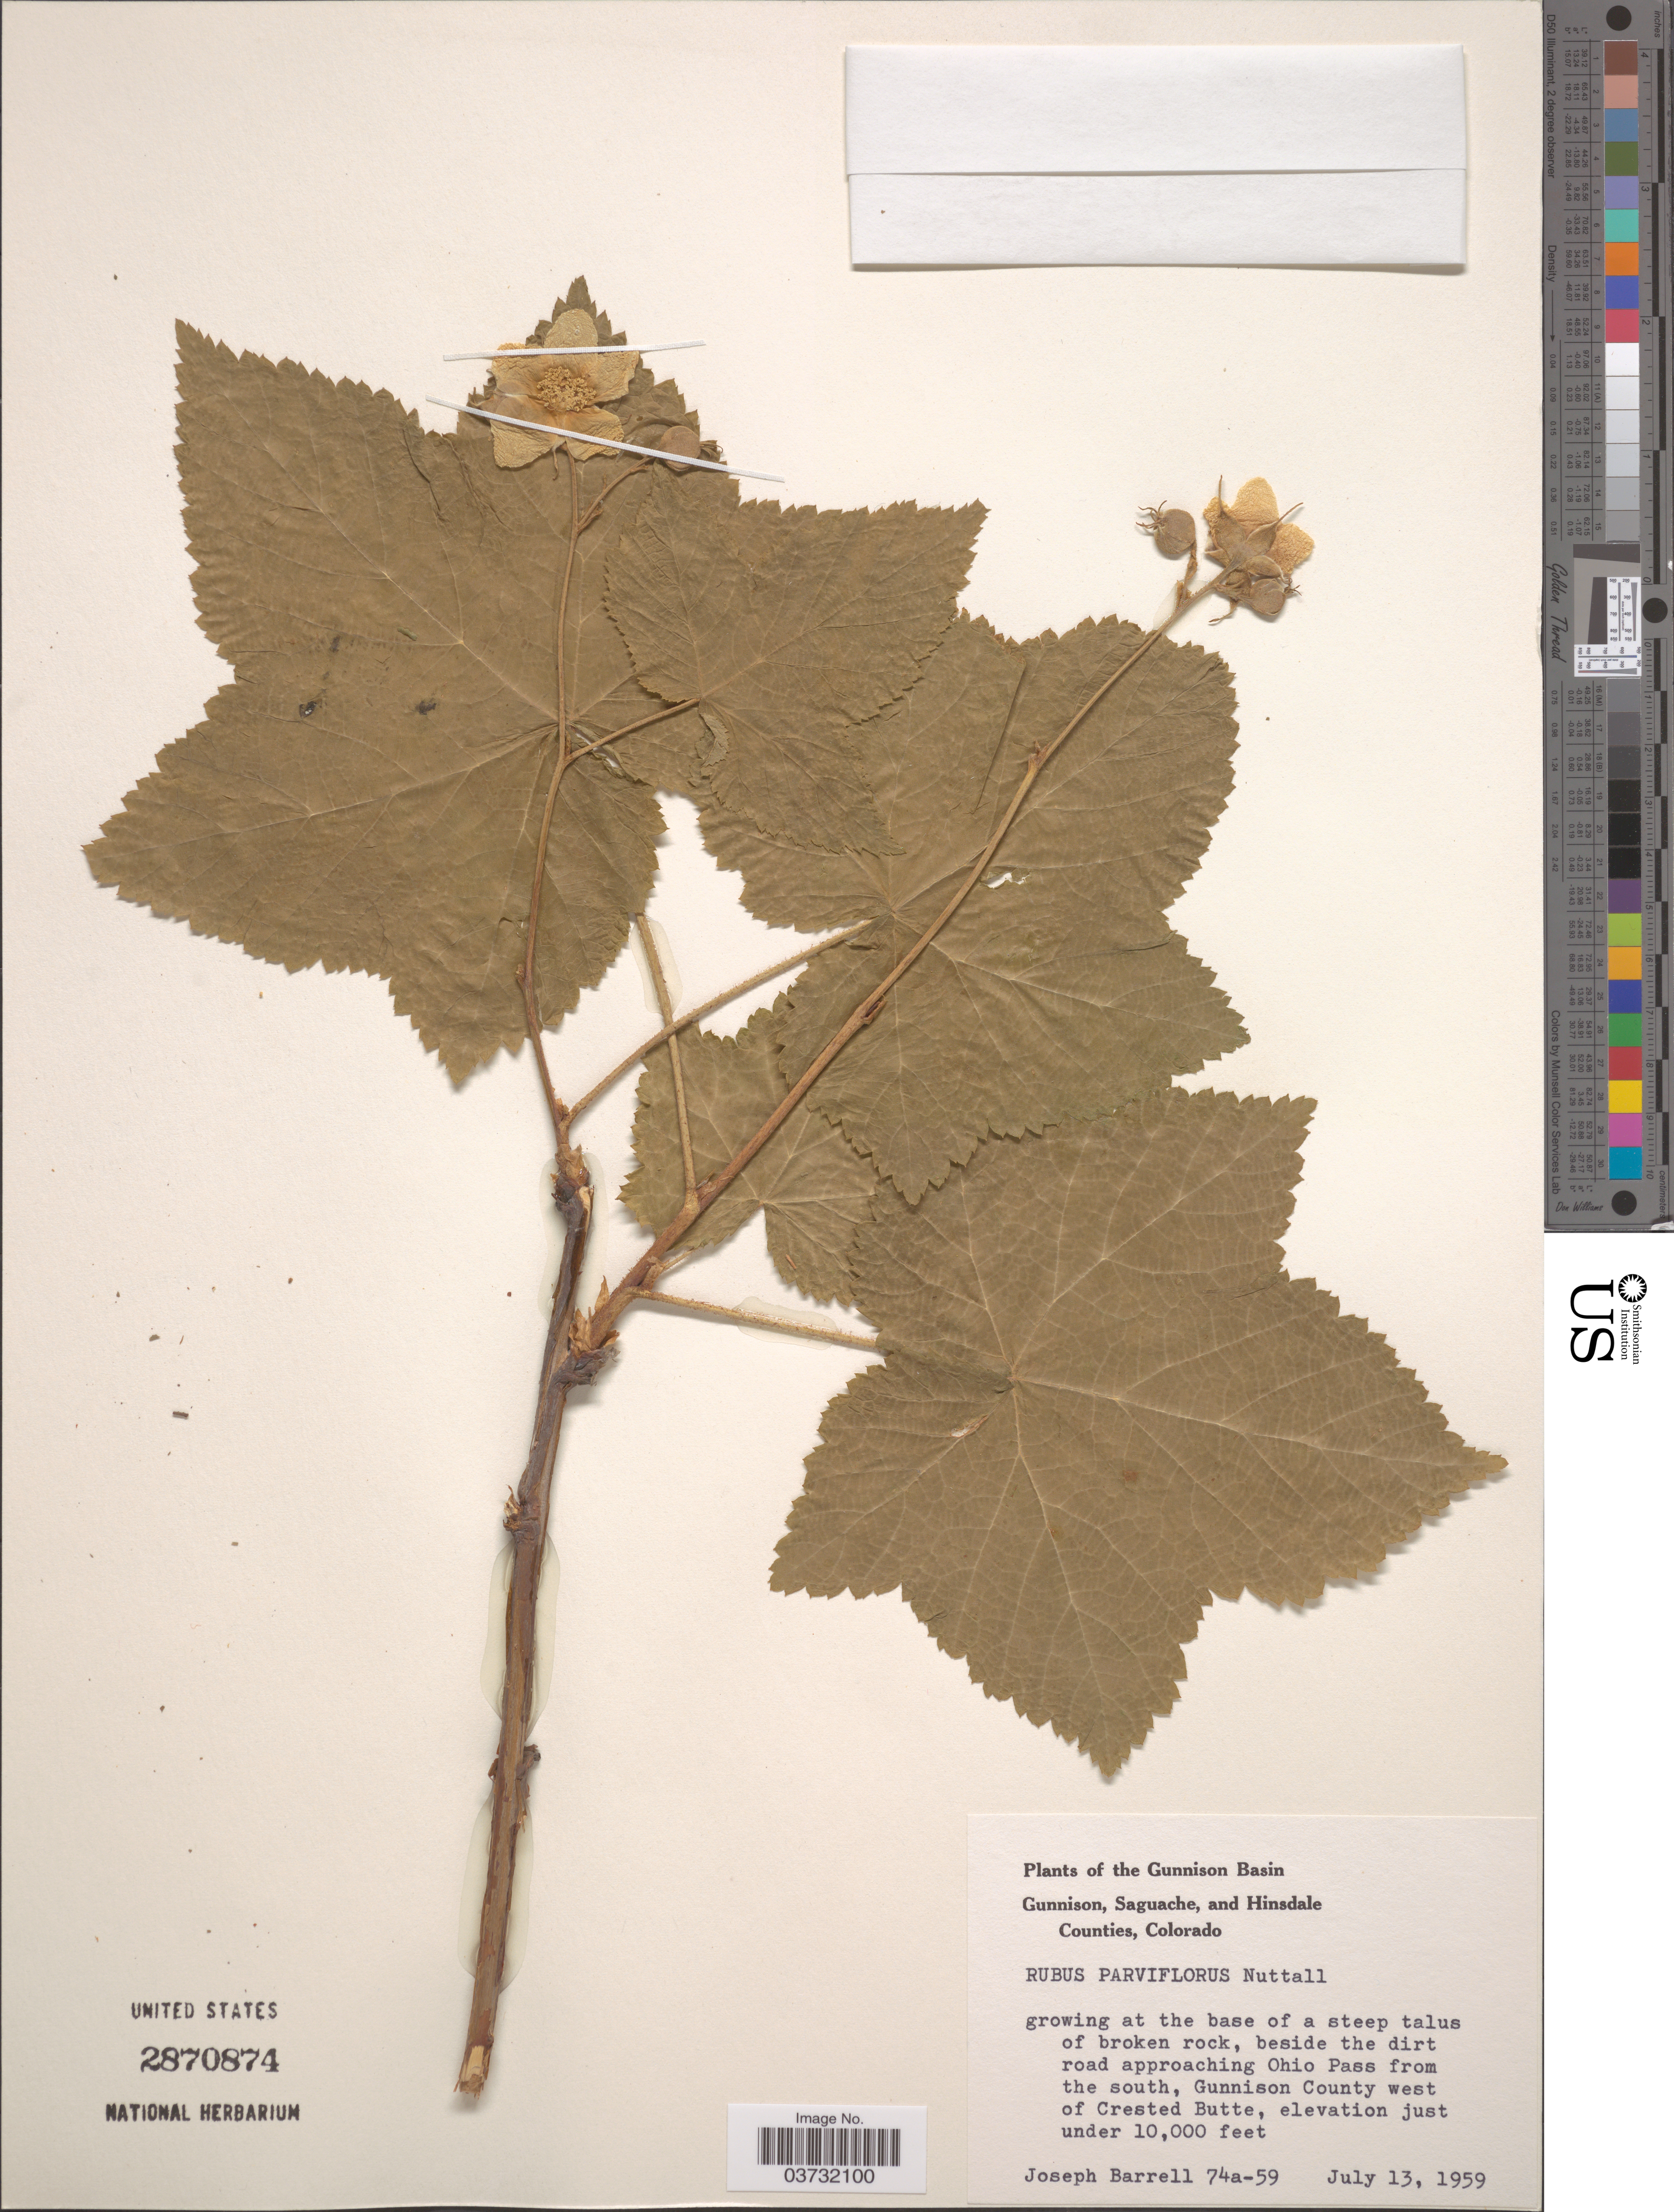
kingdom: Plantae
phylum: Tracheophyta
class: Magnoliopsida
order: Rosales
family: Rosaceae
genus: Rubus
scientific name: Rubus parviflorus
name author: Nutt.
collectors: J. Barrell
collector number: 74a-59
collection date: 1959-07-13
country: United States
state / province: Colorado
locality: The Gunnison Basin. Beside the dirt road approaching Ohio Pass from the south, Gunnisoun County west of Crested Butte.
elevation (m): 3048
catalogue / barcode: US 2870874